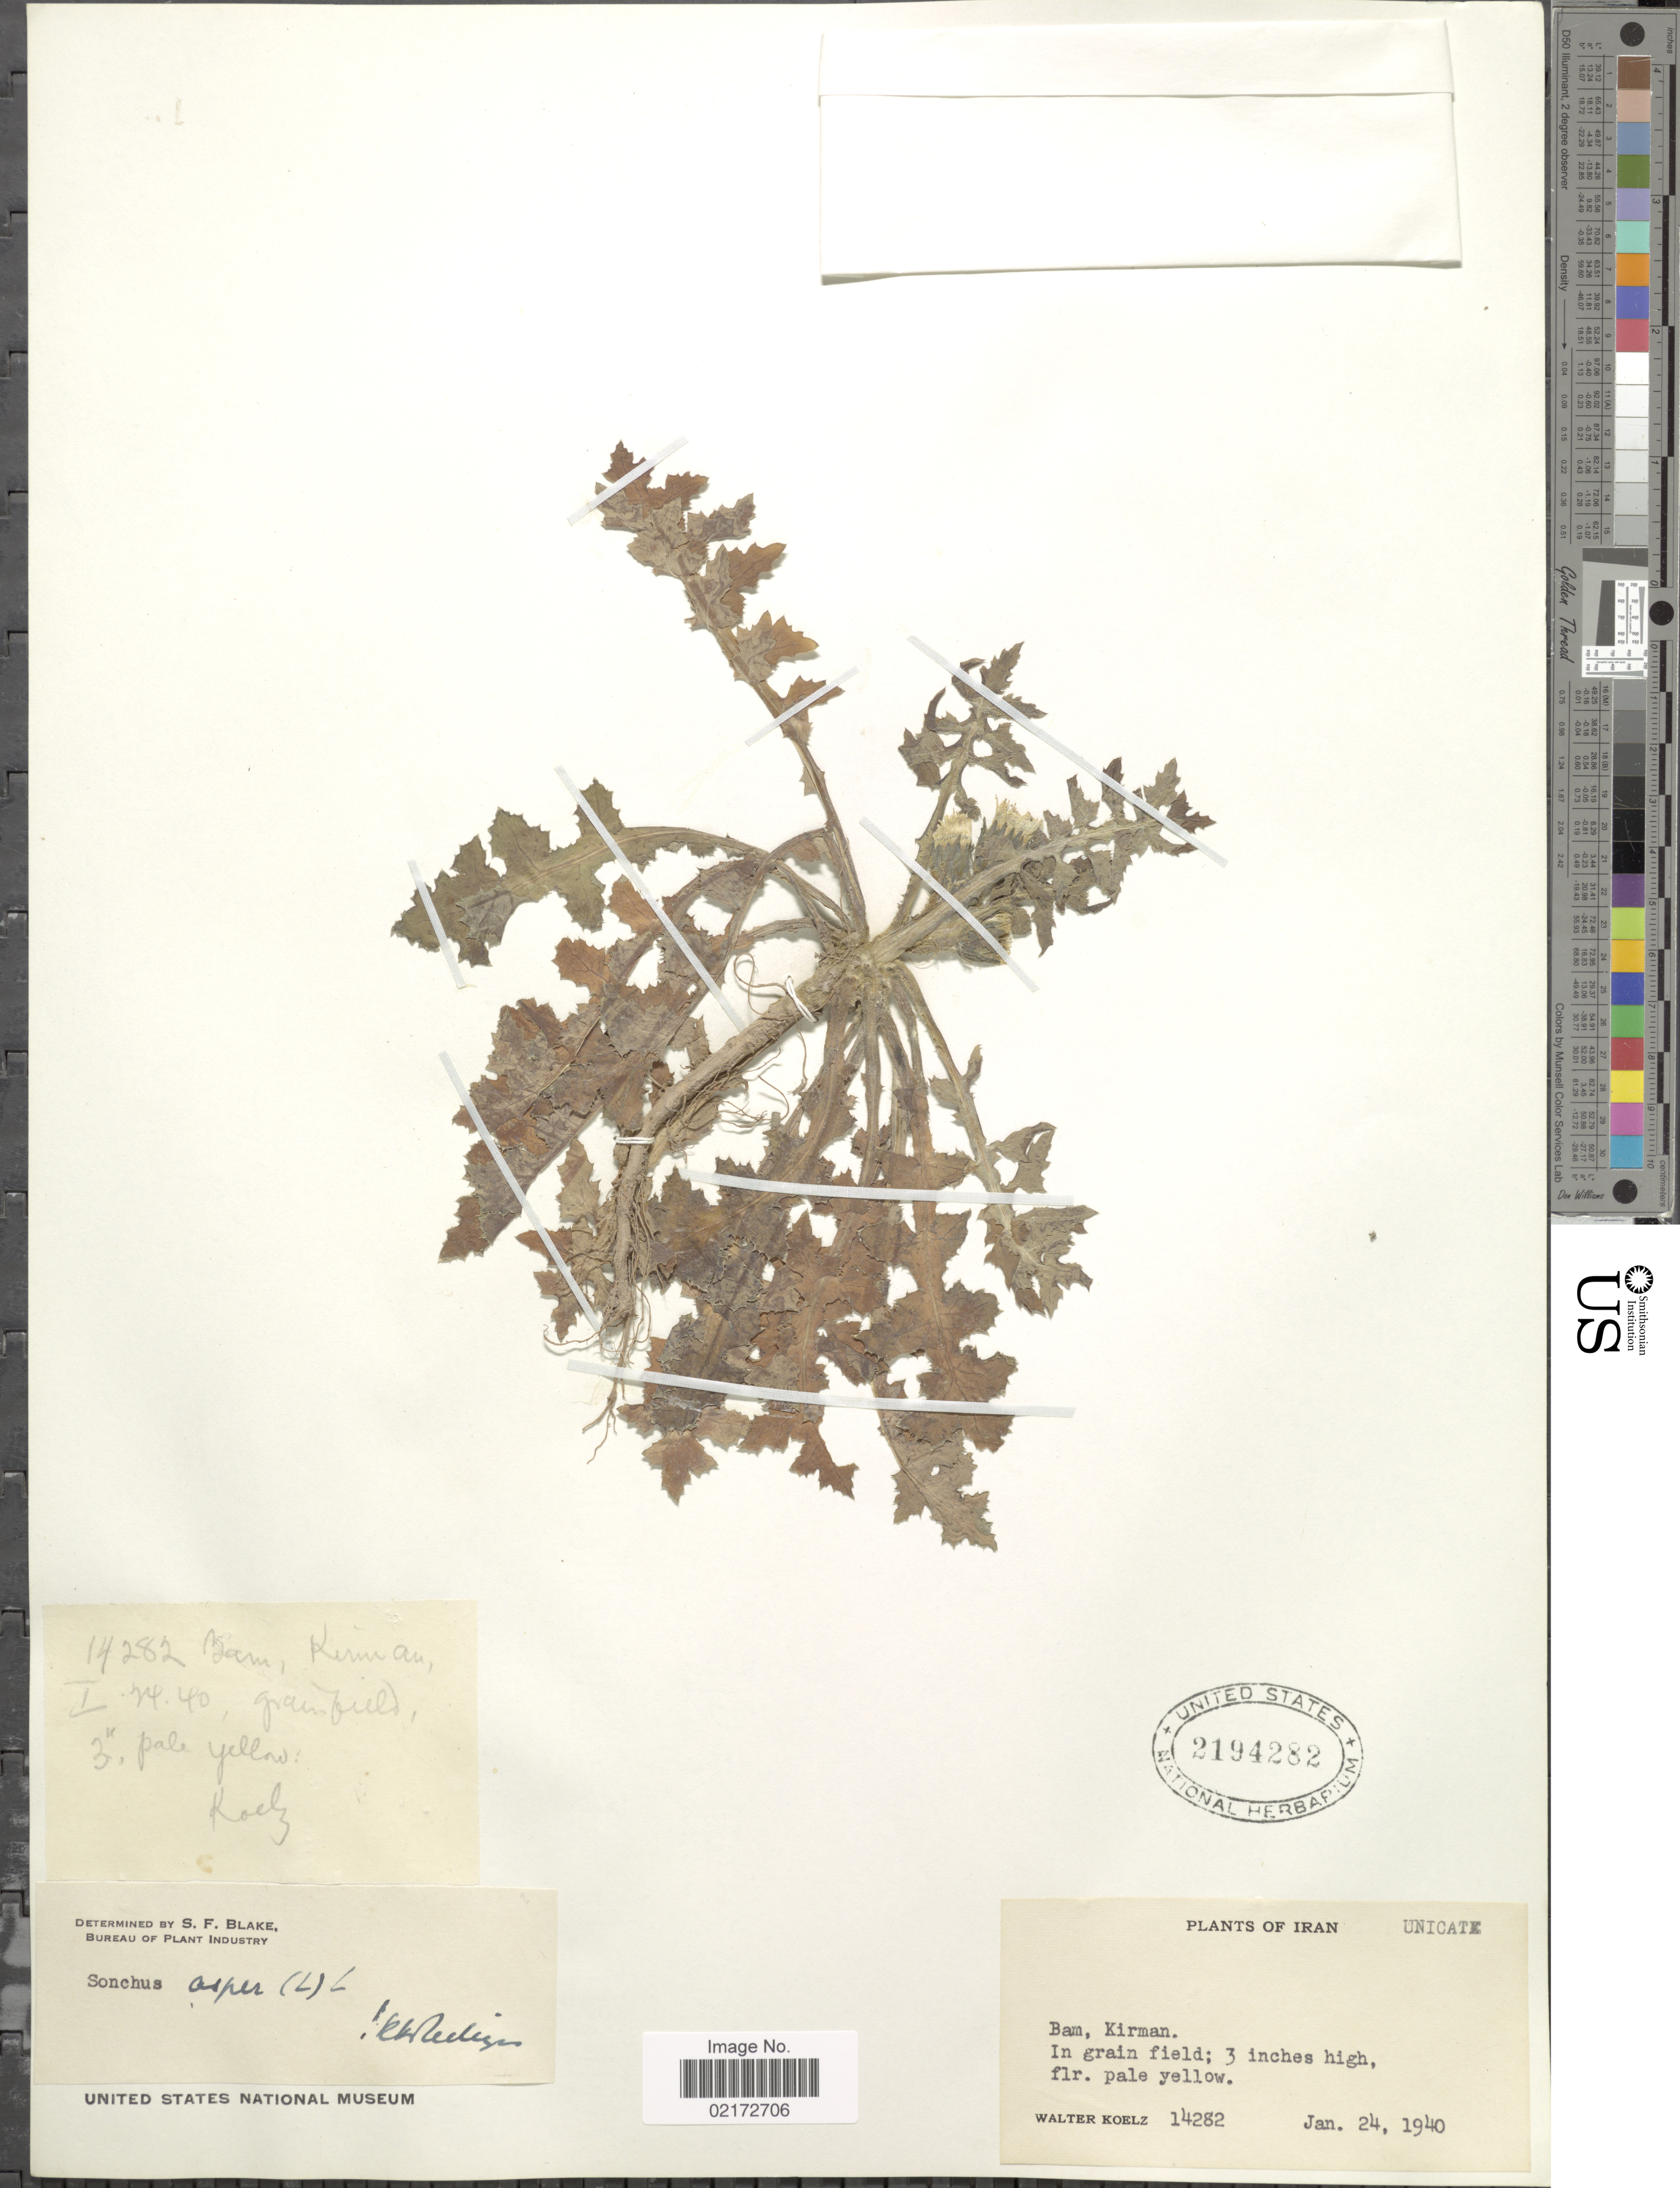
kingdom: Plantae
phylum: Tracheophyta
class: Magnoliopsida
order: Asterales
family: Asteraceae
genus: Sonchus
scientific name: Sonchus asper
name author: (L.) Hill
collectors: W. N. Koelz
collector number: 14282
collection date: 1940-01-24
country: Iran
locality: Bam, Kirman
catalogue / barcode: US 2194282